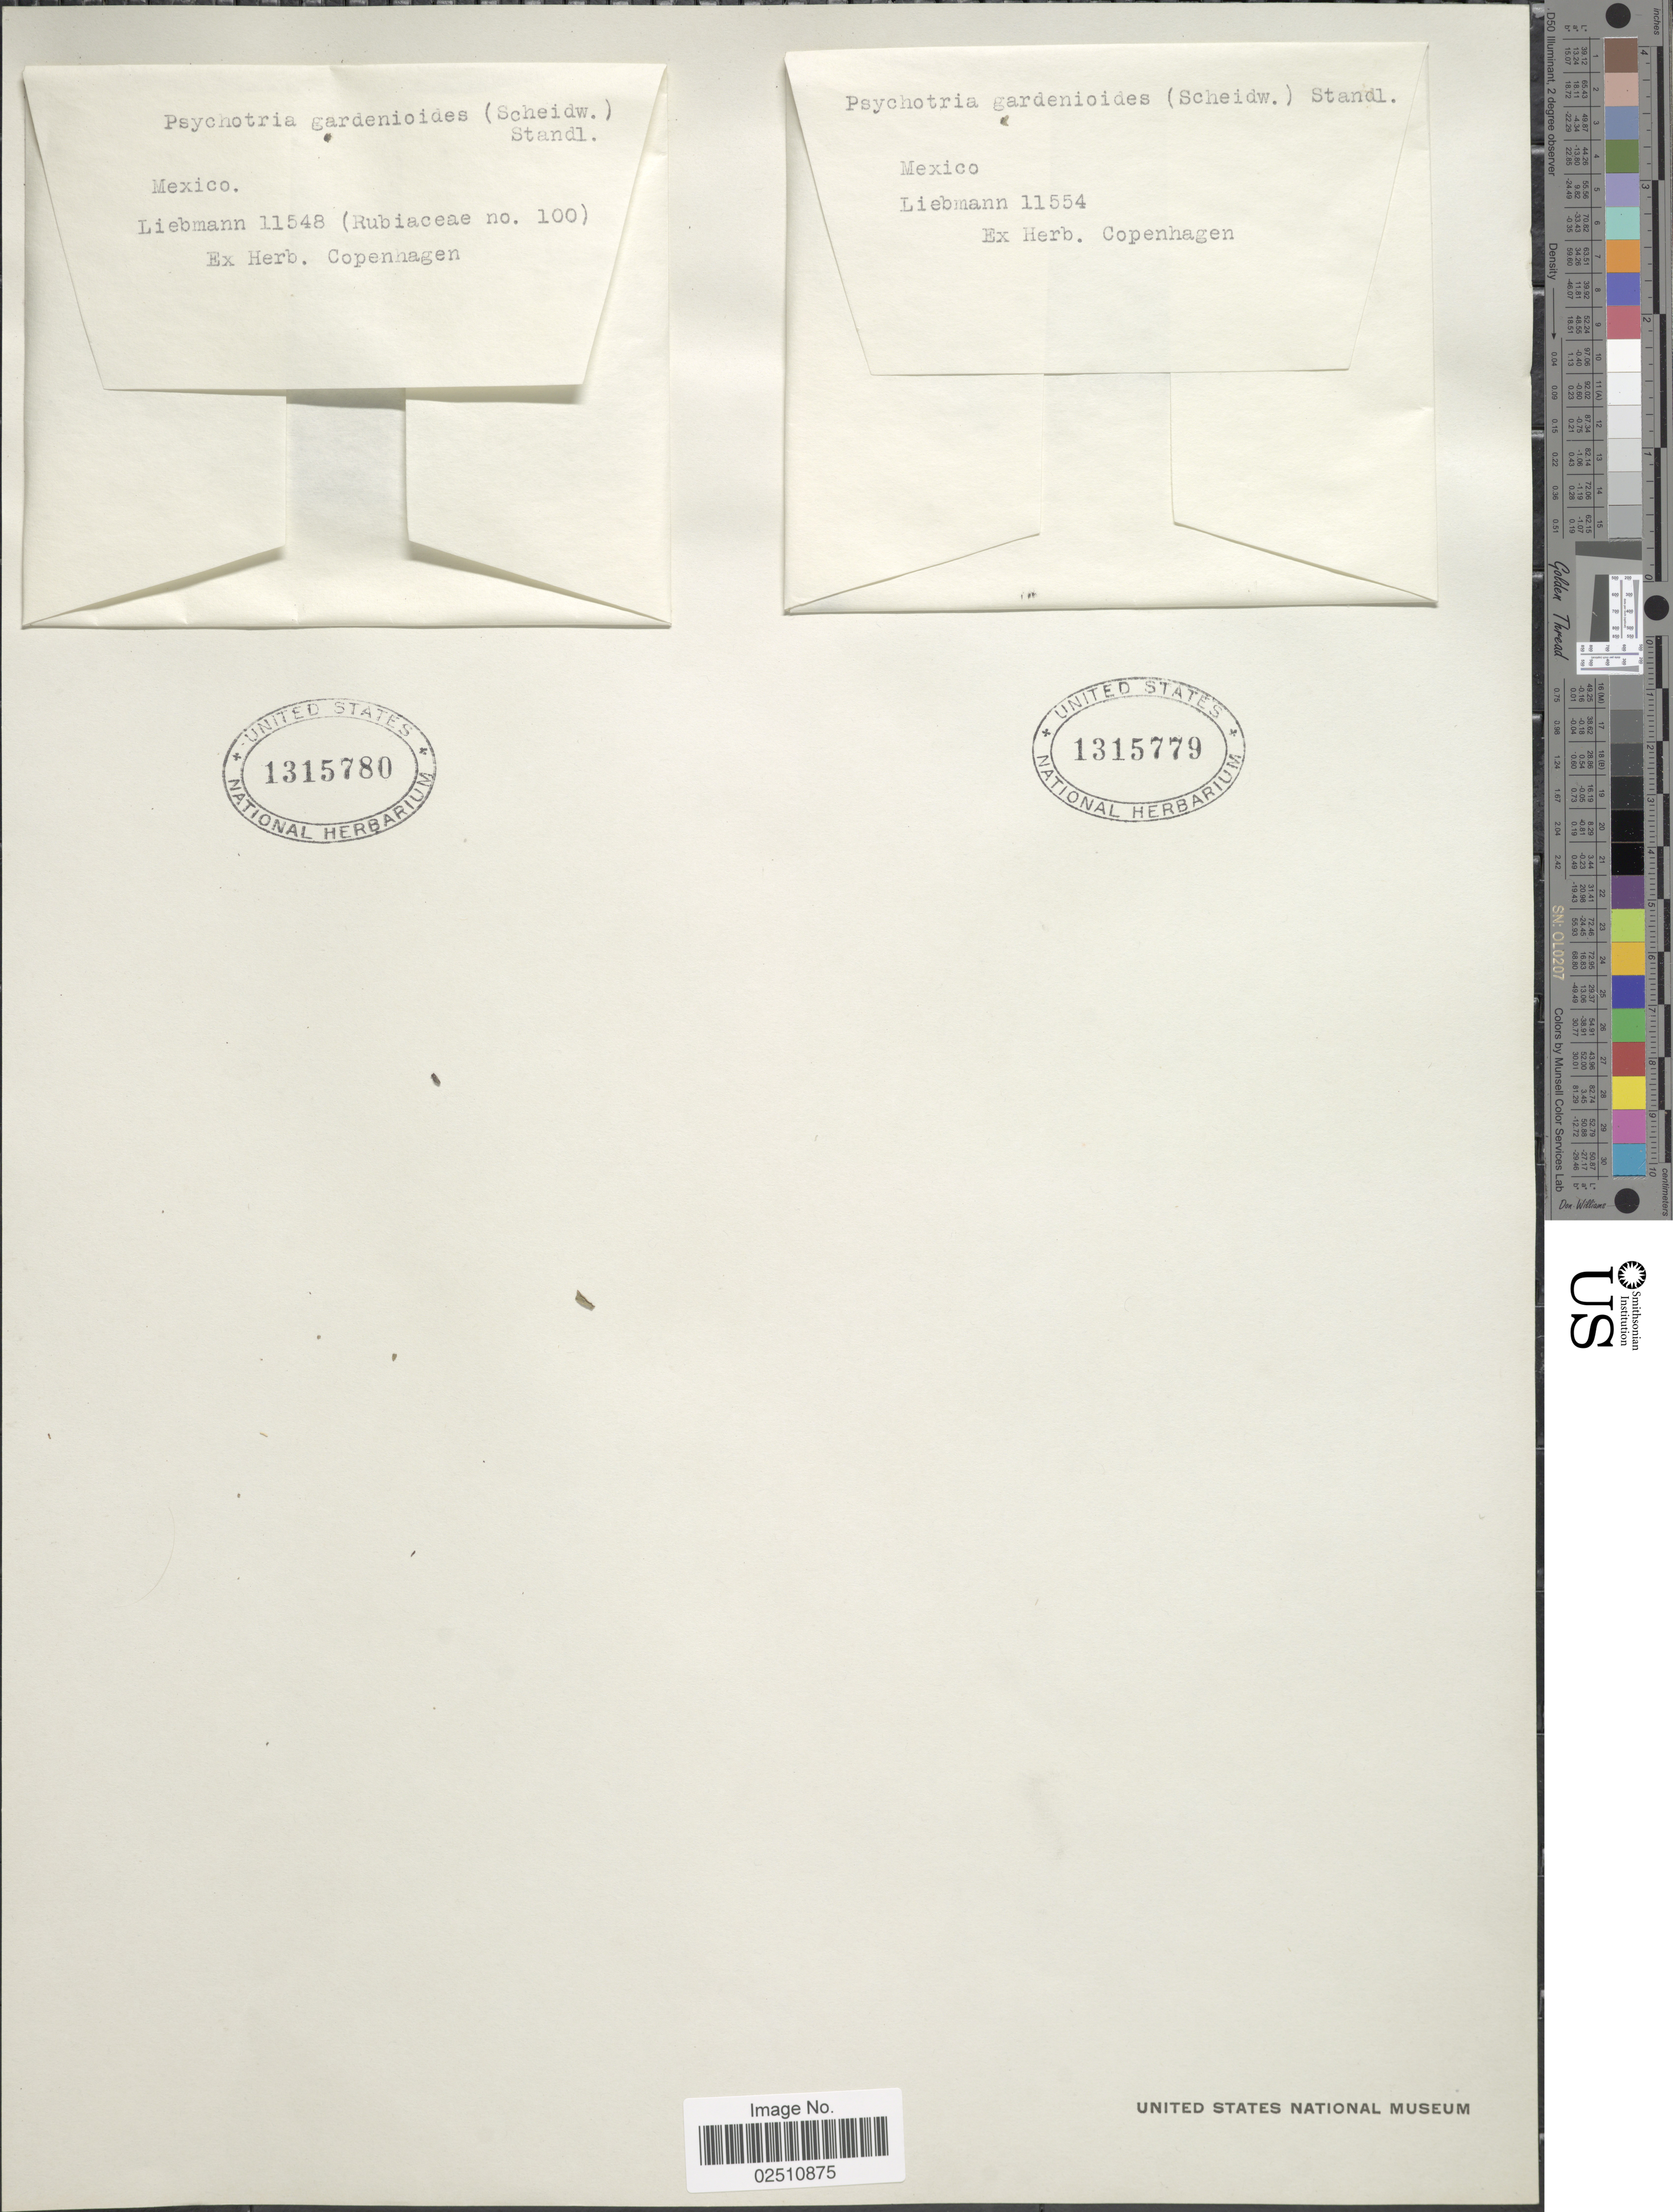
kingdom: Plantae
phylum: Tracheophyta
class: Magnoliopsida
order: Gentianales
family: Rubiaceae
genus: Psychotria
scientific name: Psychotria gardenioides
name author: (Scheidw.) Standl.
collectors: Liebmann, --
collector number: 11548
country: Mexico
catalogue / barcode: US 1315780-2